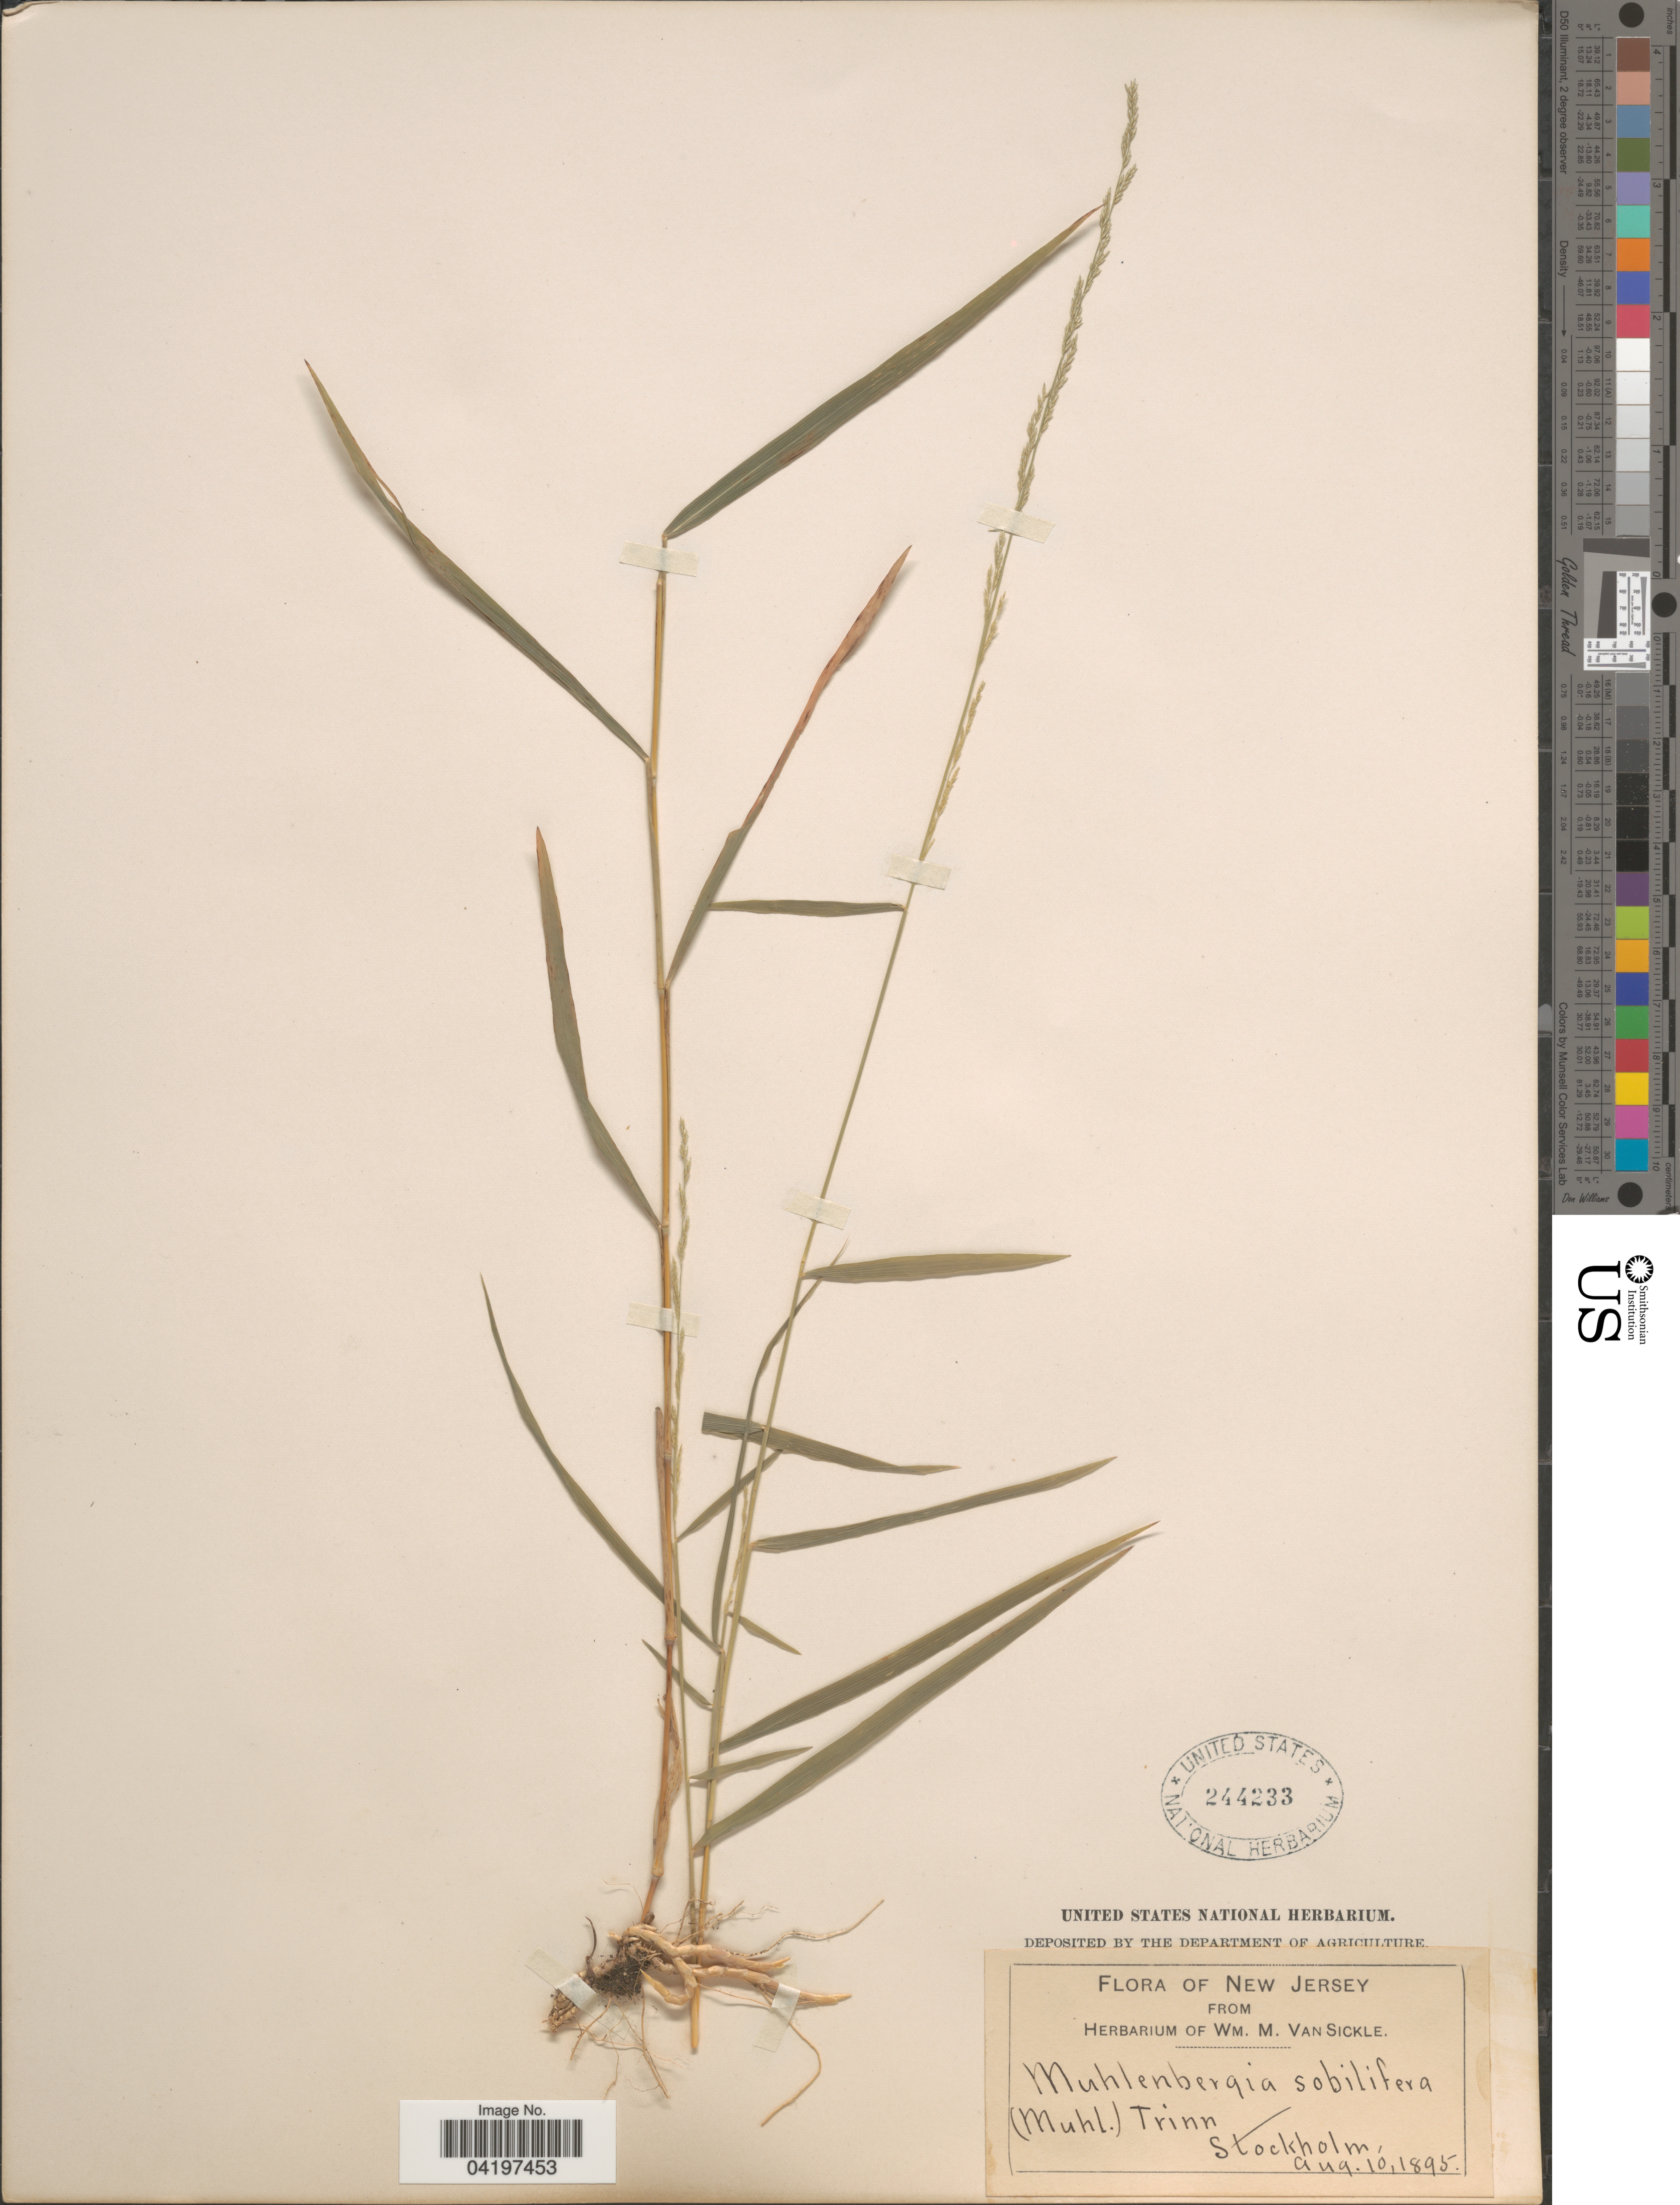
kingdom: Plantae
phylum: Tracheophyta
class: Liliopsida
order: Poales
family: Poaceae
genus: Muhlenbergia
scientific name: Muhlenbergia sobolifera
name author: (Muhl. ex Willd.) Trin.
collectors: ex herb. Wm. M. Van Sickle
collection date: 1895-08-10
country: United States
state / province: New Jersey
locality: Stockholm.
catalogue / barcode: US 244233